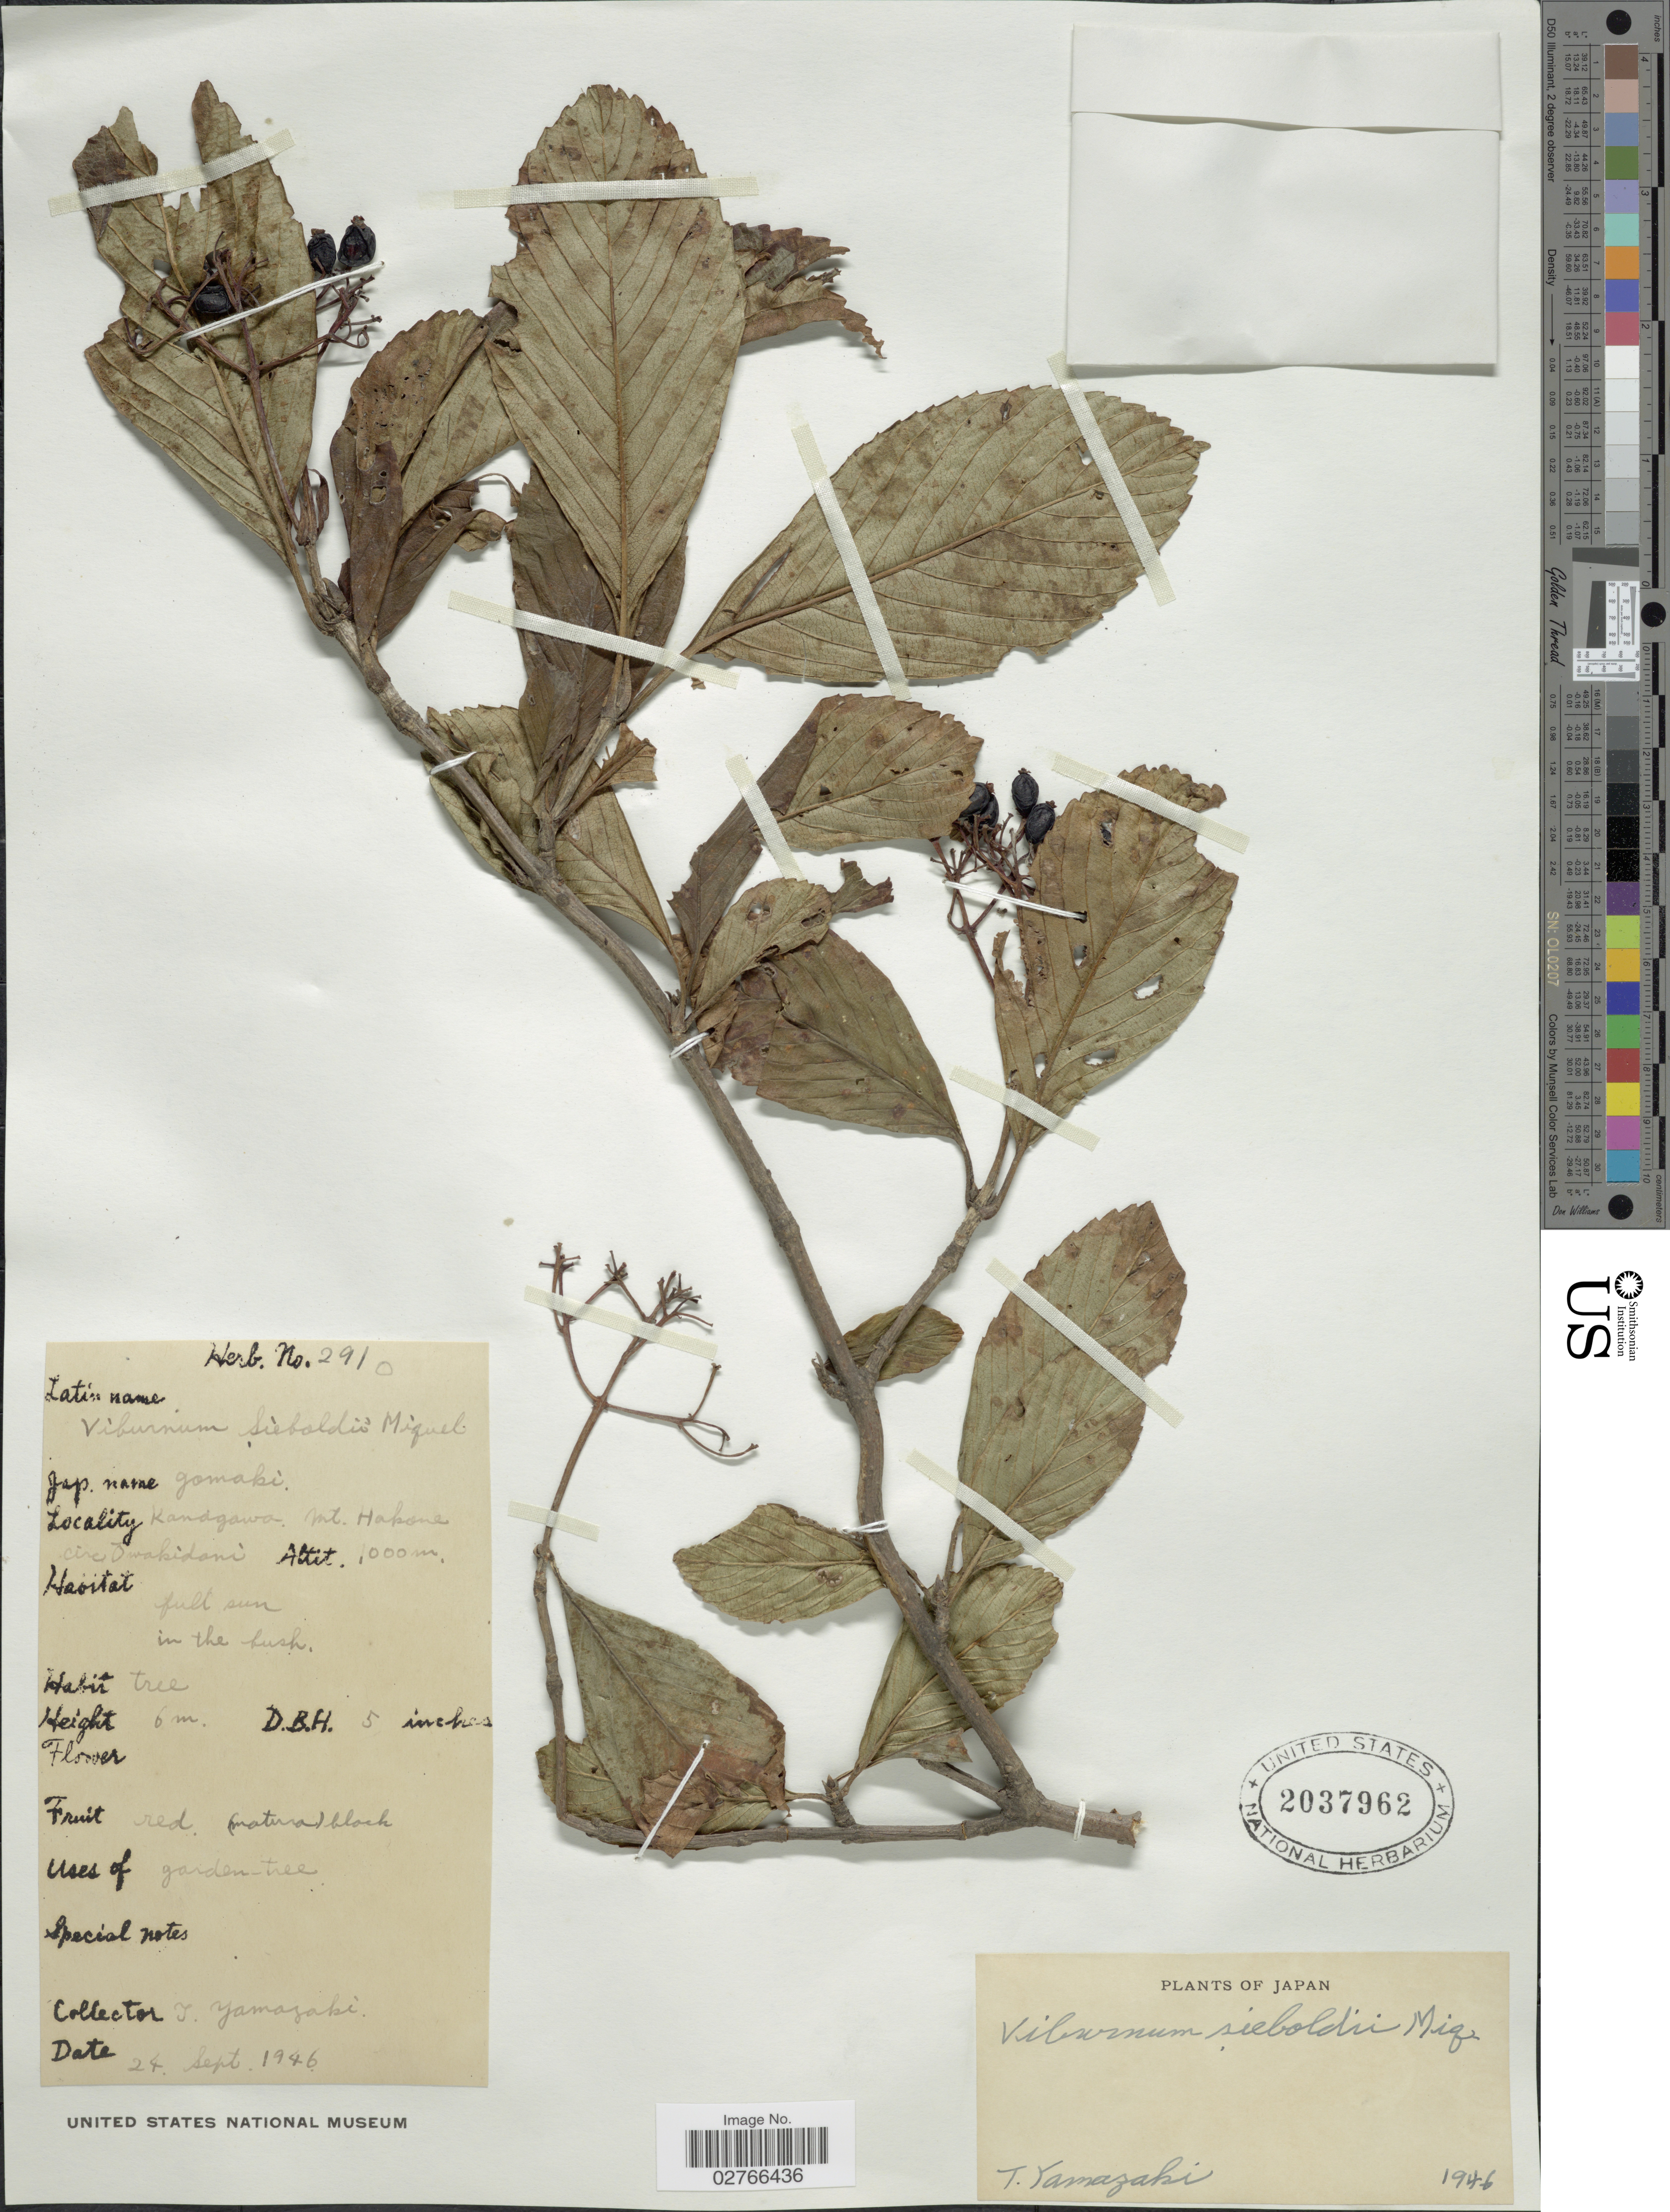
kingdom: Plantae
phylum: Tracheophyta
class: Magnoliopsida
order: Dipsacales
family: Viburnaceae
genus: Viburnum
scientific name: Viburnum sieboldii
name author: Miq.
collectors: T. Yamazaki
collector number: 2910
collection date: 1946-09-24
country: Japan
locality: Kandgawa, Mt. Hakane, circ Owakidani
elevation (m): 1000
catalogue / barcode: US 2037962